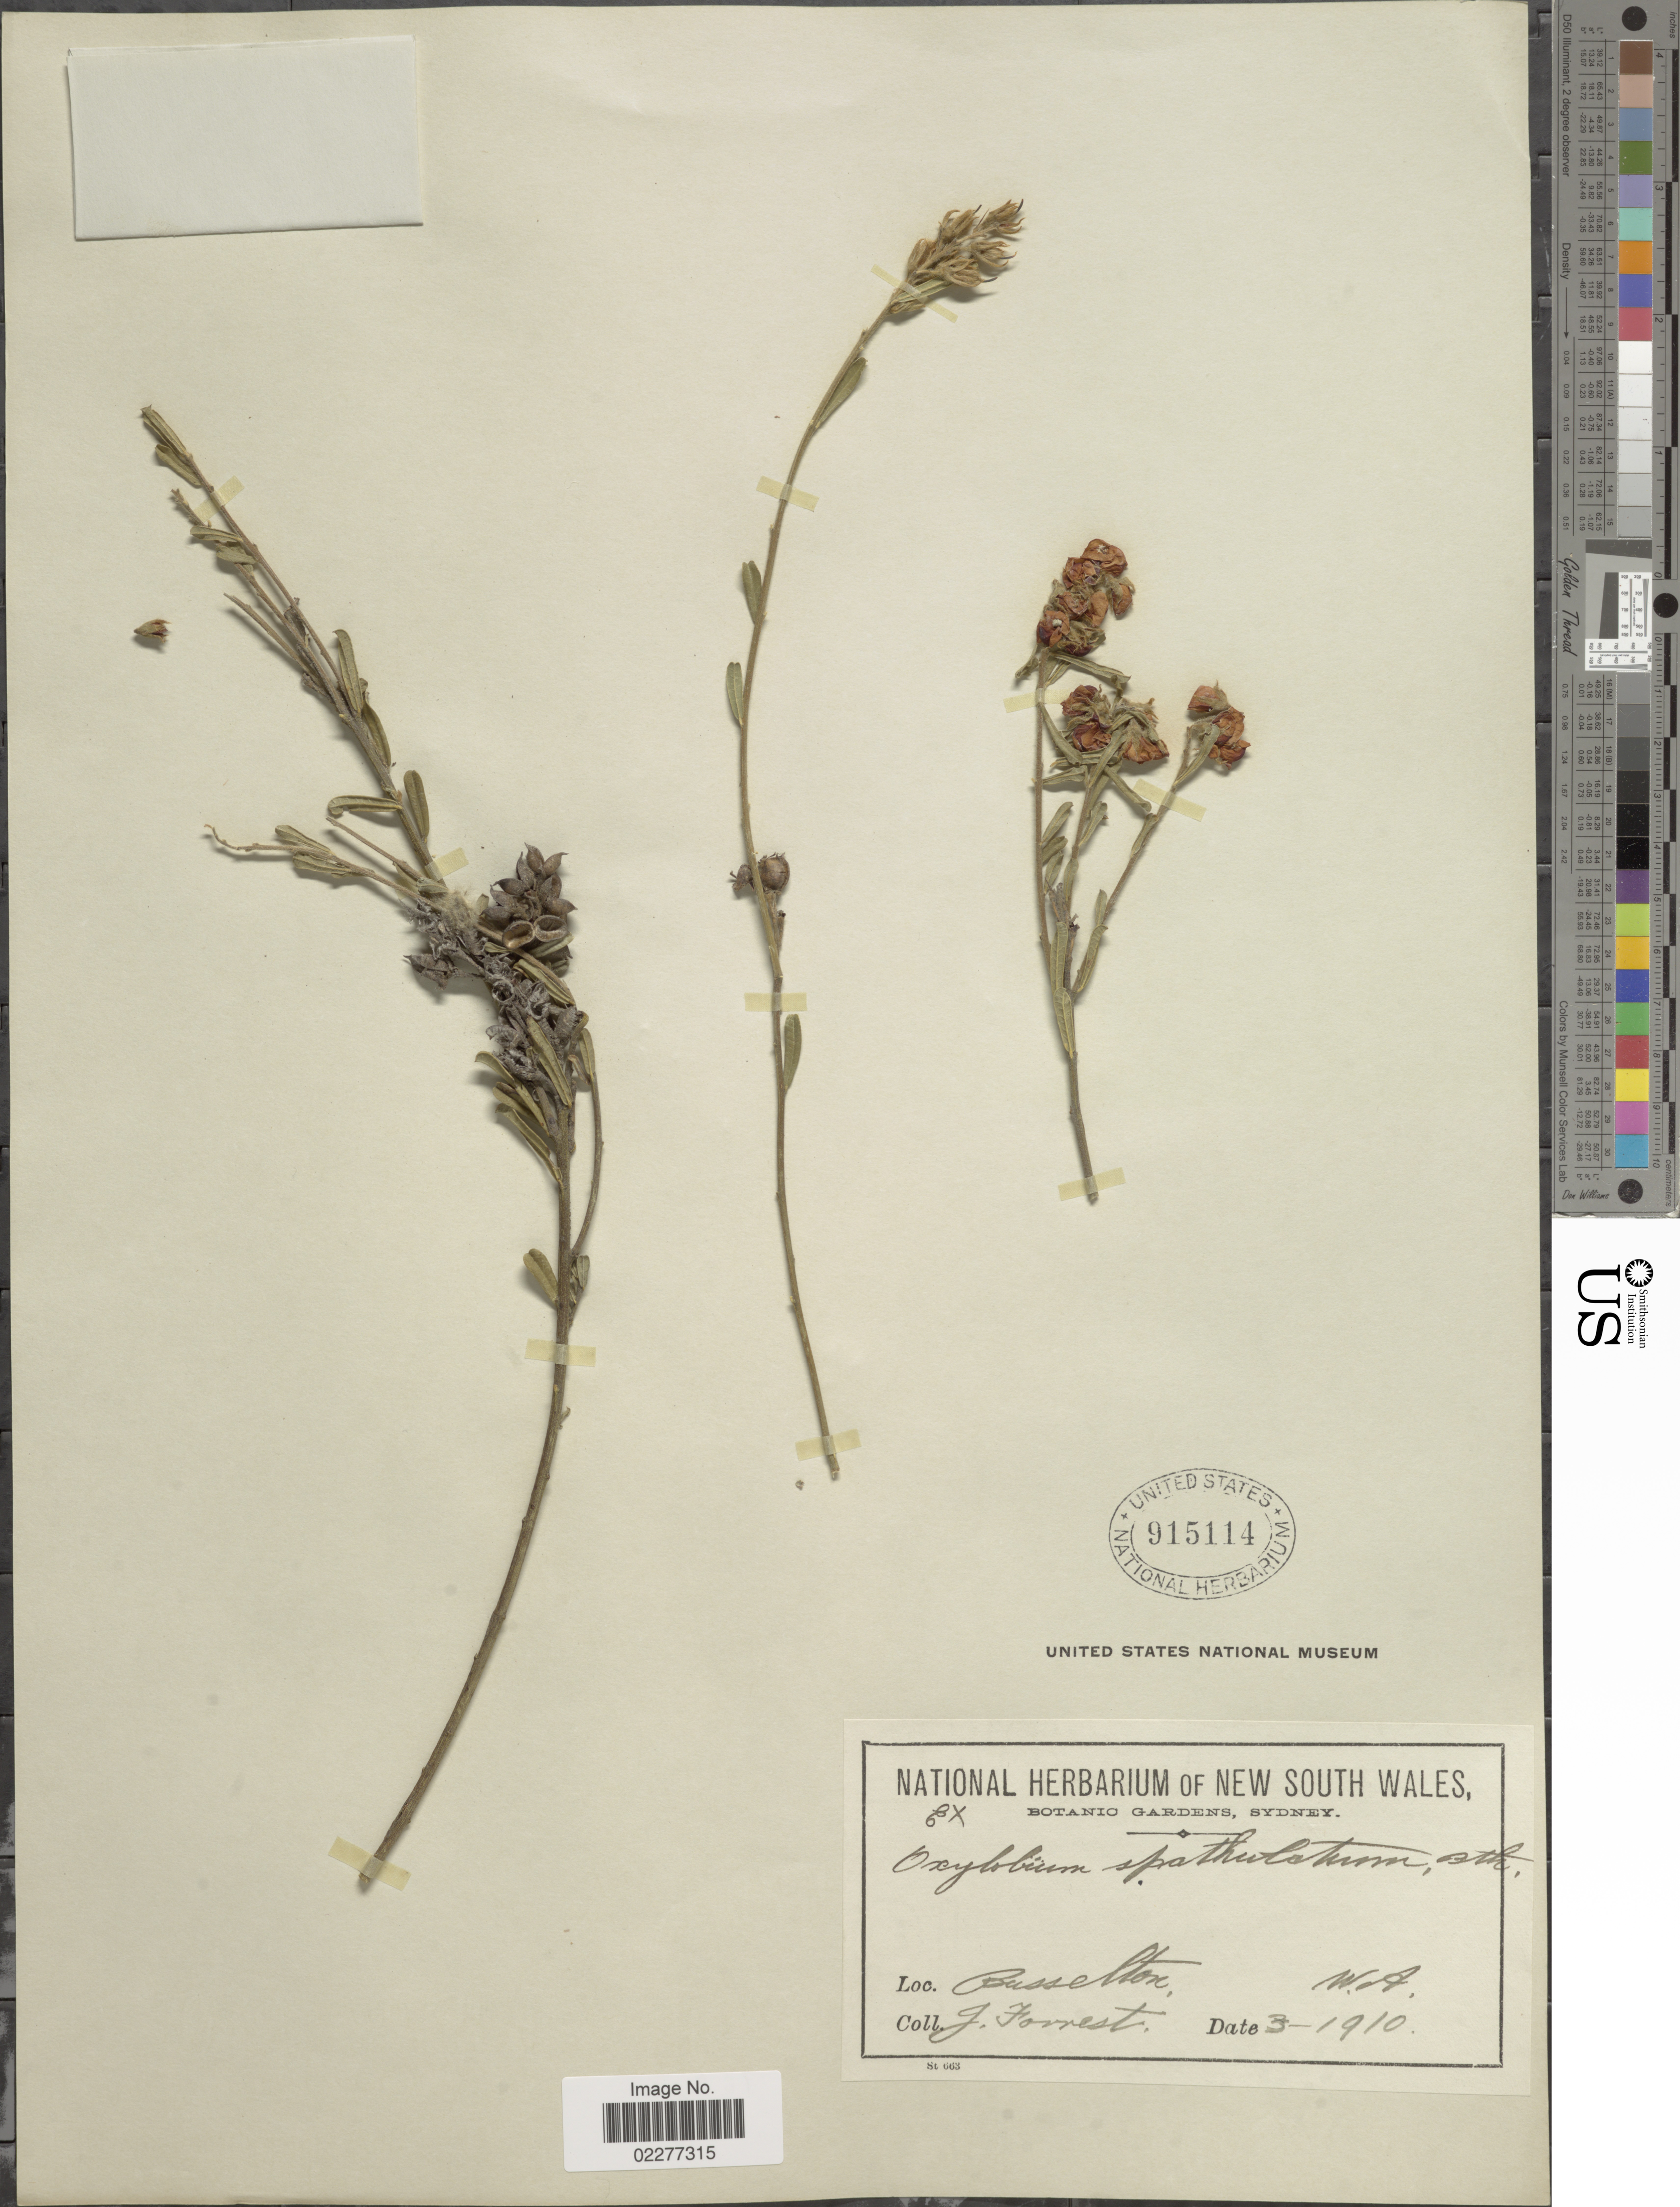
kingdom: Plantae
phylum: Tracheophyta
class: Magnoliopsida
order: Fabales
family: Fabaceae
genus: Oxylobium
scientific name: Oxylobium spathulatum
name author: (Meisn.) Benth.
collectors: G. Forrest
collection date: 1910-03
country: Australia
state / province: Western Australia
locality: Busselton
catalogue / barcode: US 915114